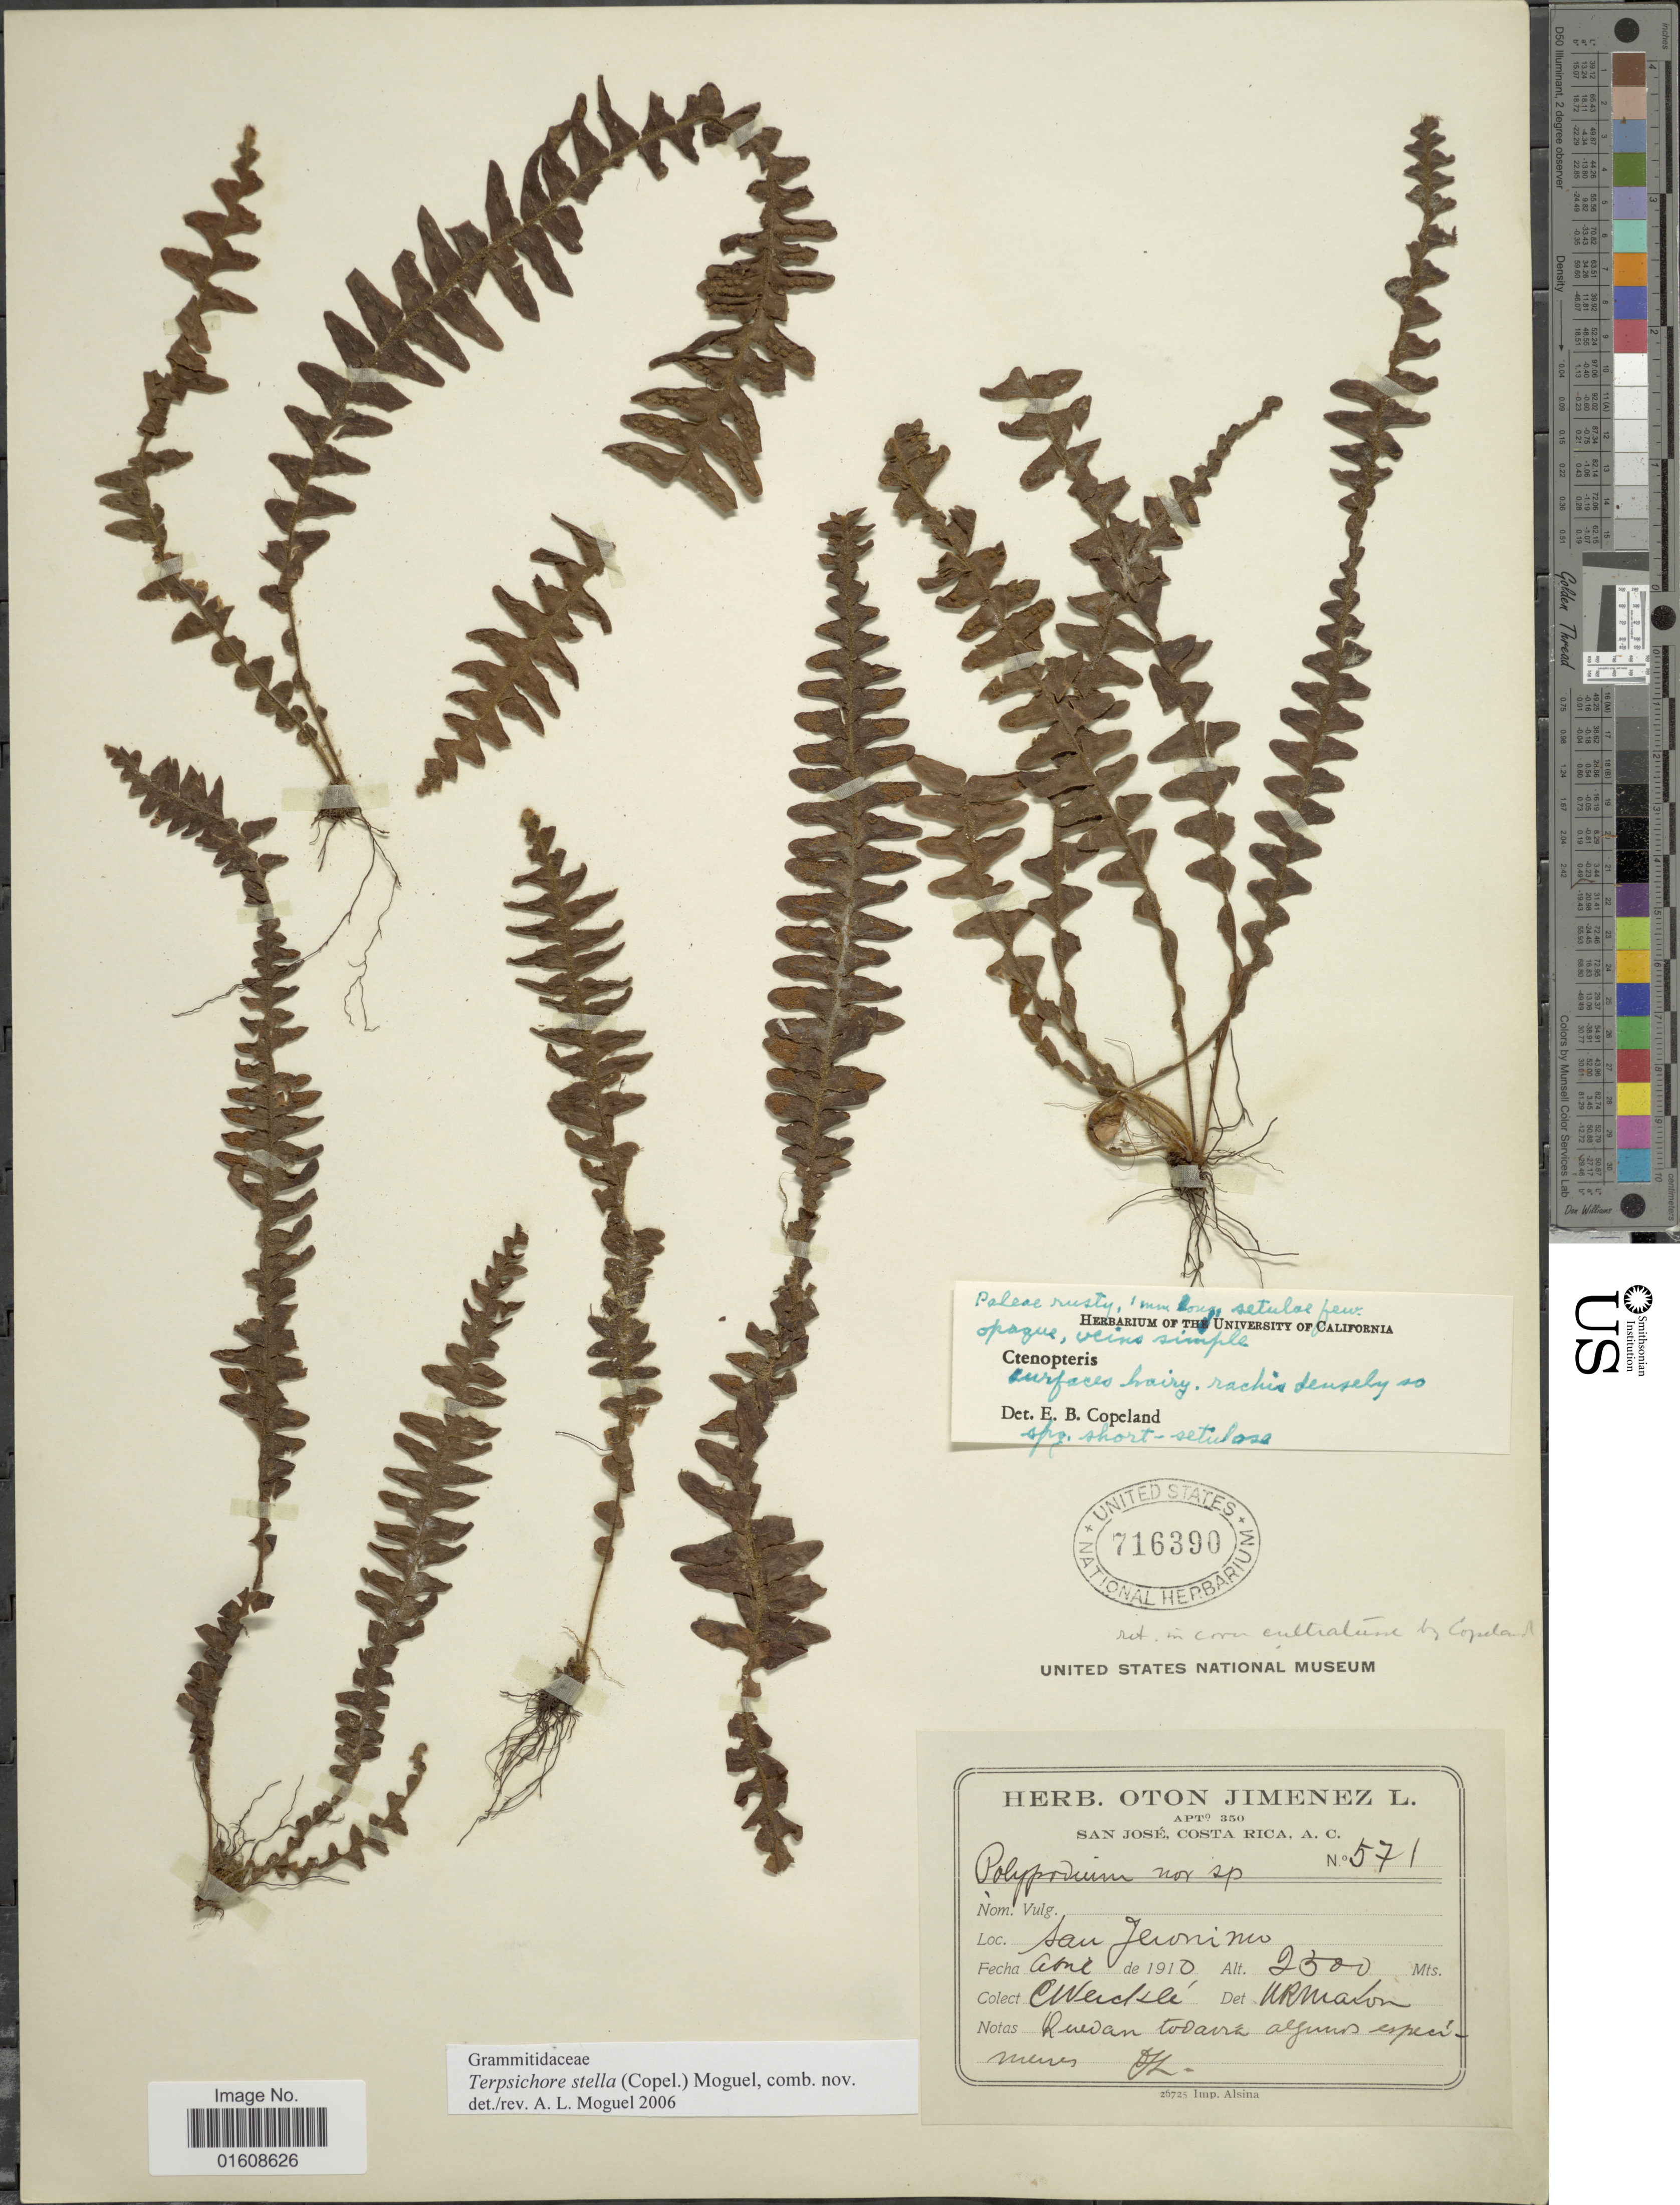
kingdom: Plantae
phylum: Tracheophyta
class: Polypodiopsida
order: Polypodiales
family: Polypodiaceae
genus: Alansmia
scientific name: Alansmia stella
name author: (Copel.) Moguel & M. Kessler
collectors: C. Wercklé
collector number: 571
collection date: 1910-08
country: Costa Rica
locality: San Jerónimo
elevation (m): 2300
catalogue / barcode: US 716390